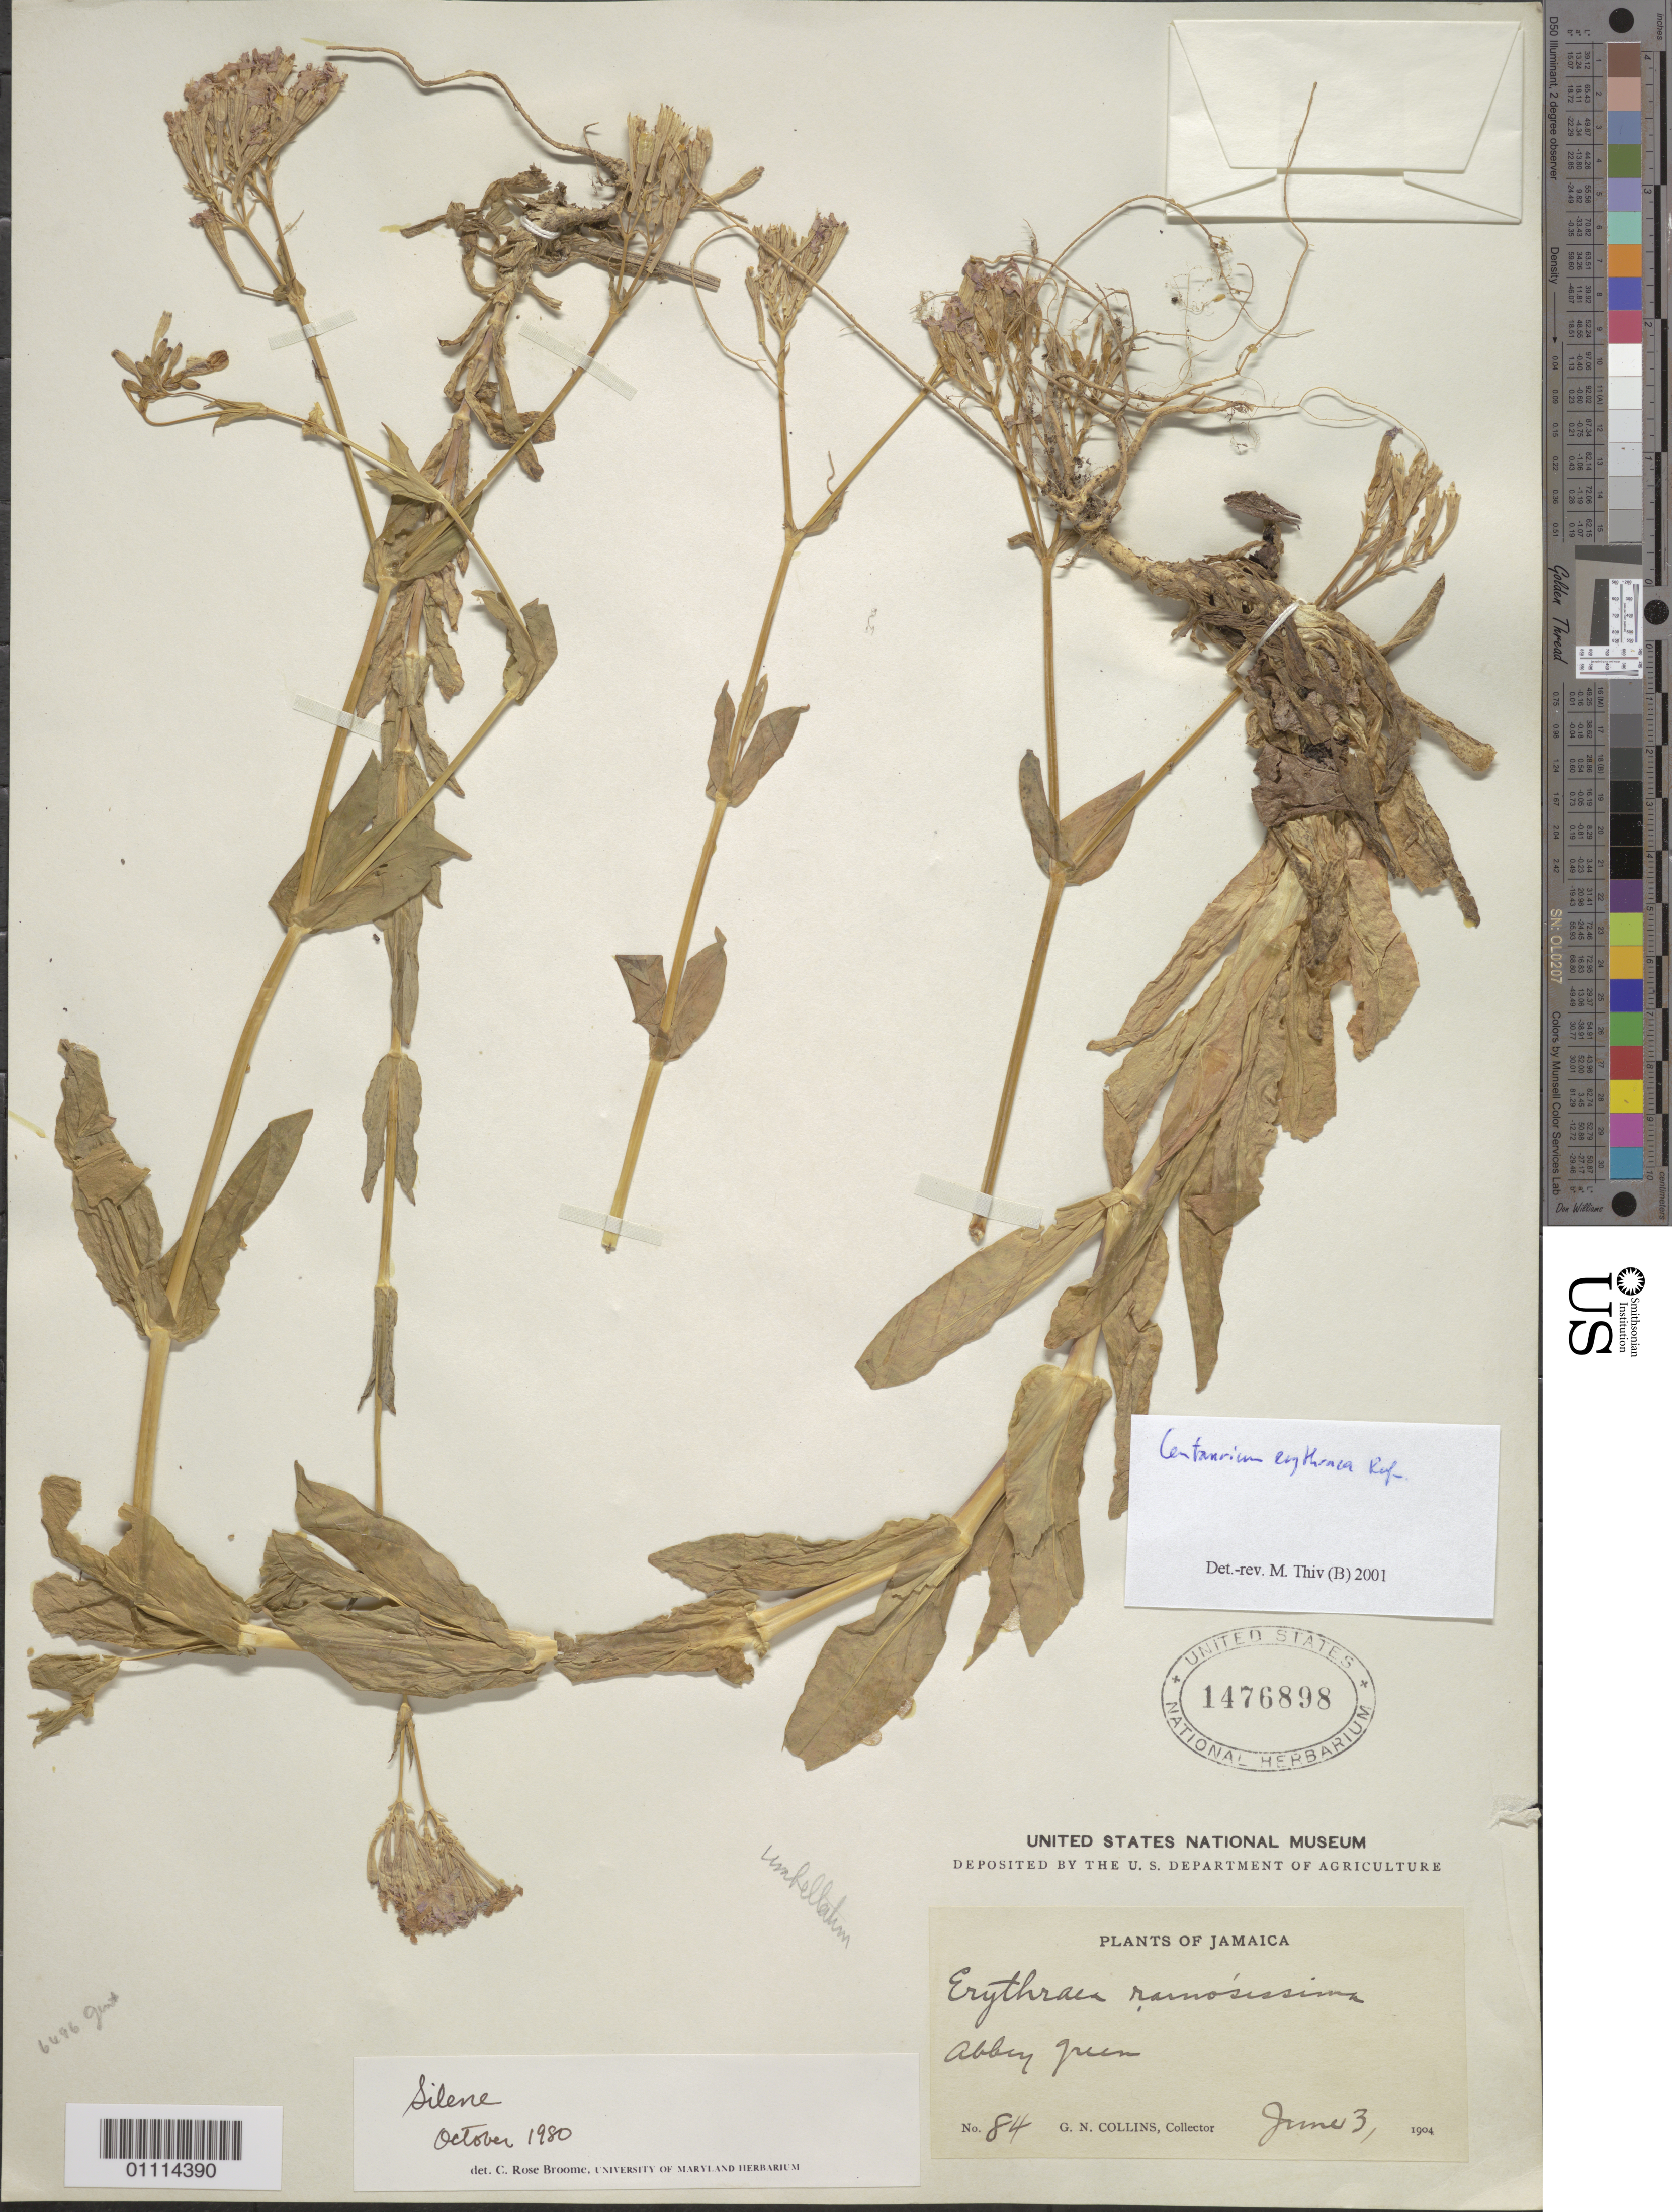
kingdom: Plantae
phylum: Tracheophyta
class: Magnoliopsida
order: Gentianales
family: Gentianaceae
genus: Centaurium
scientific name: Centaurium erythraea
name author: Rafn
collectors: G. Collins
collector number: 84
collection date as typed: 03 Jun 1904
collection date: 1904-06-03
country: Jamaica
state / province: Saint Andrew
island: Jamaica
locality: Abbey Green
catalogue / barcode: US 1476898